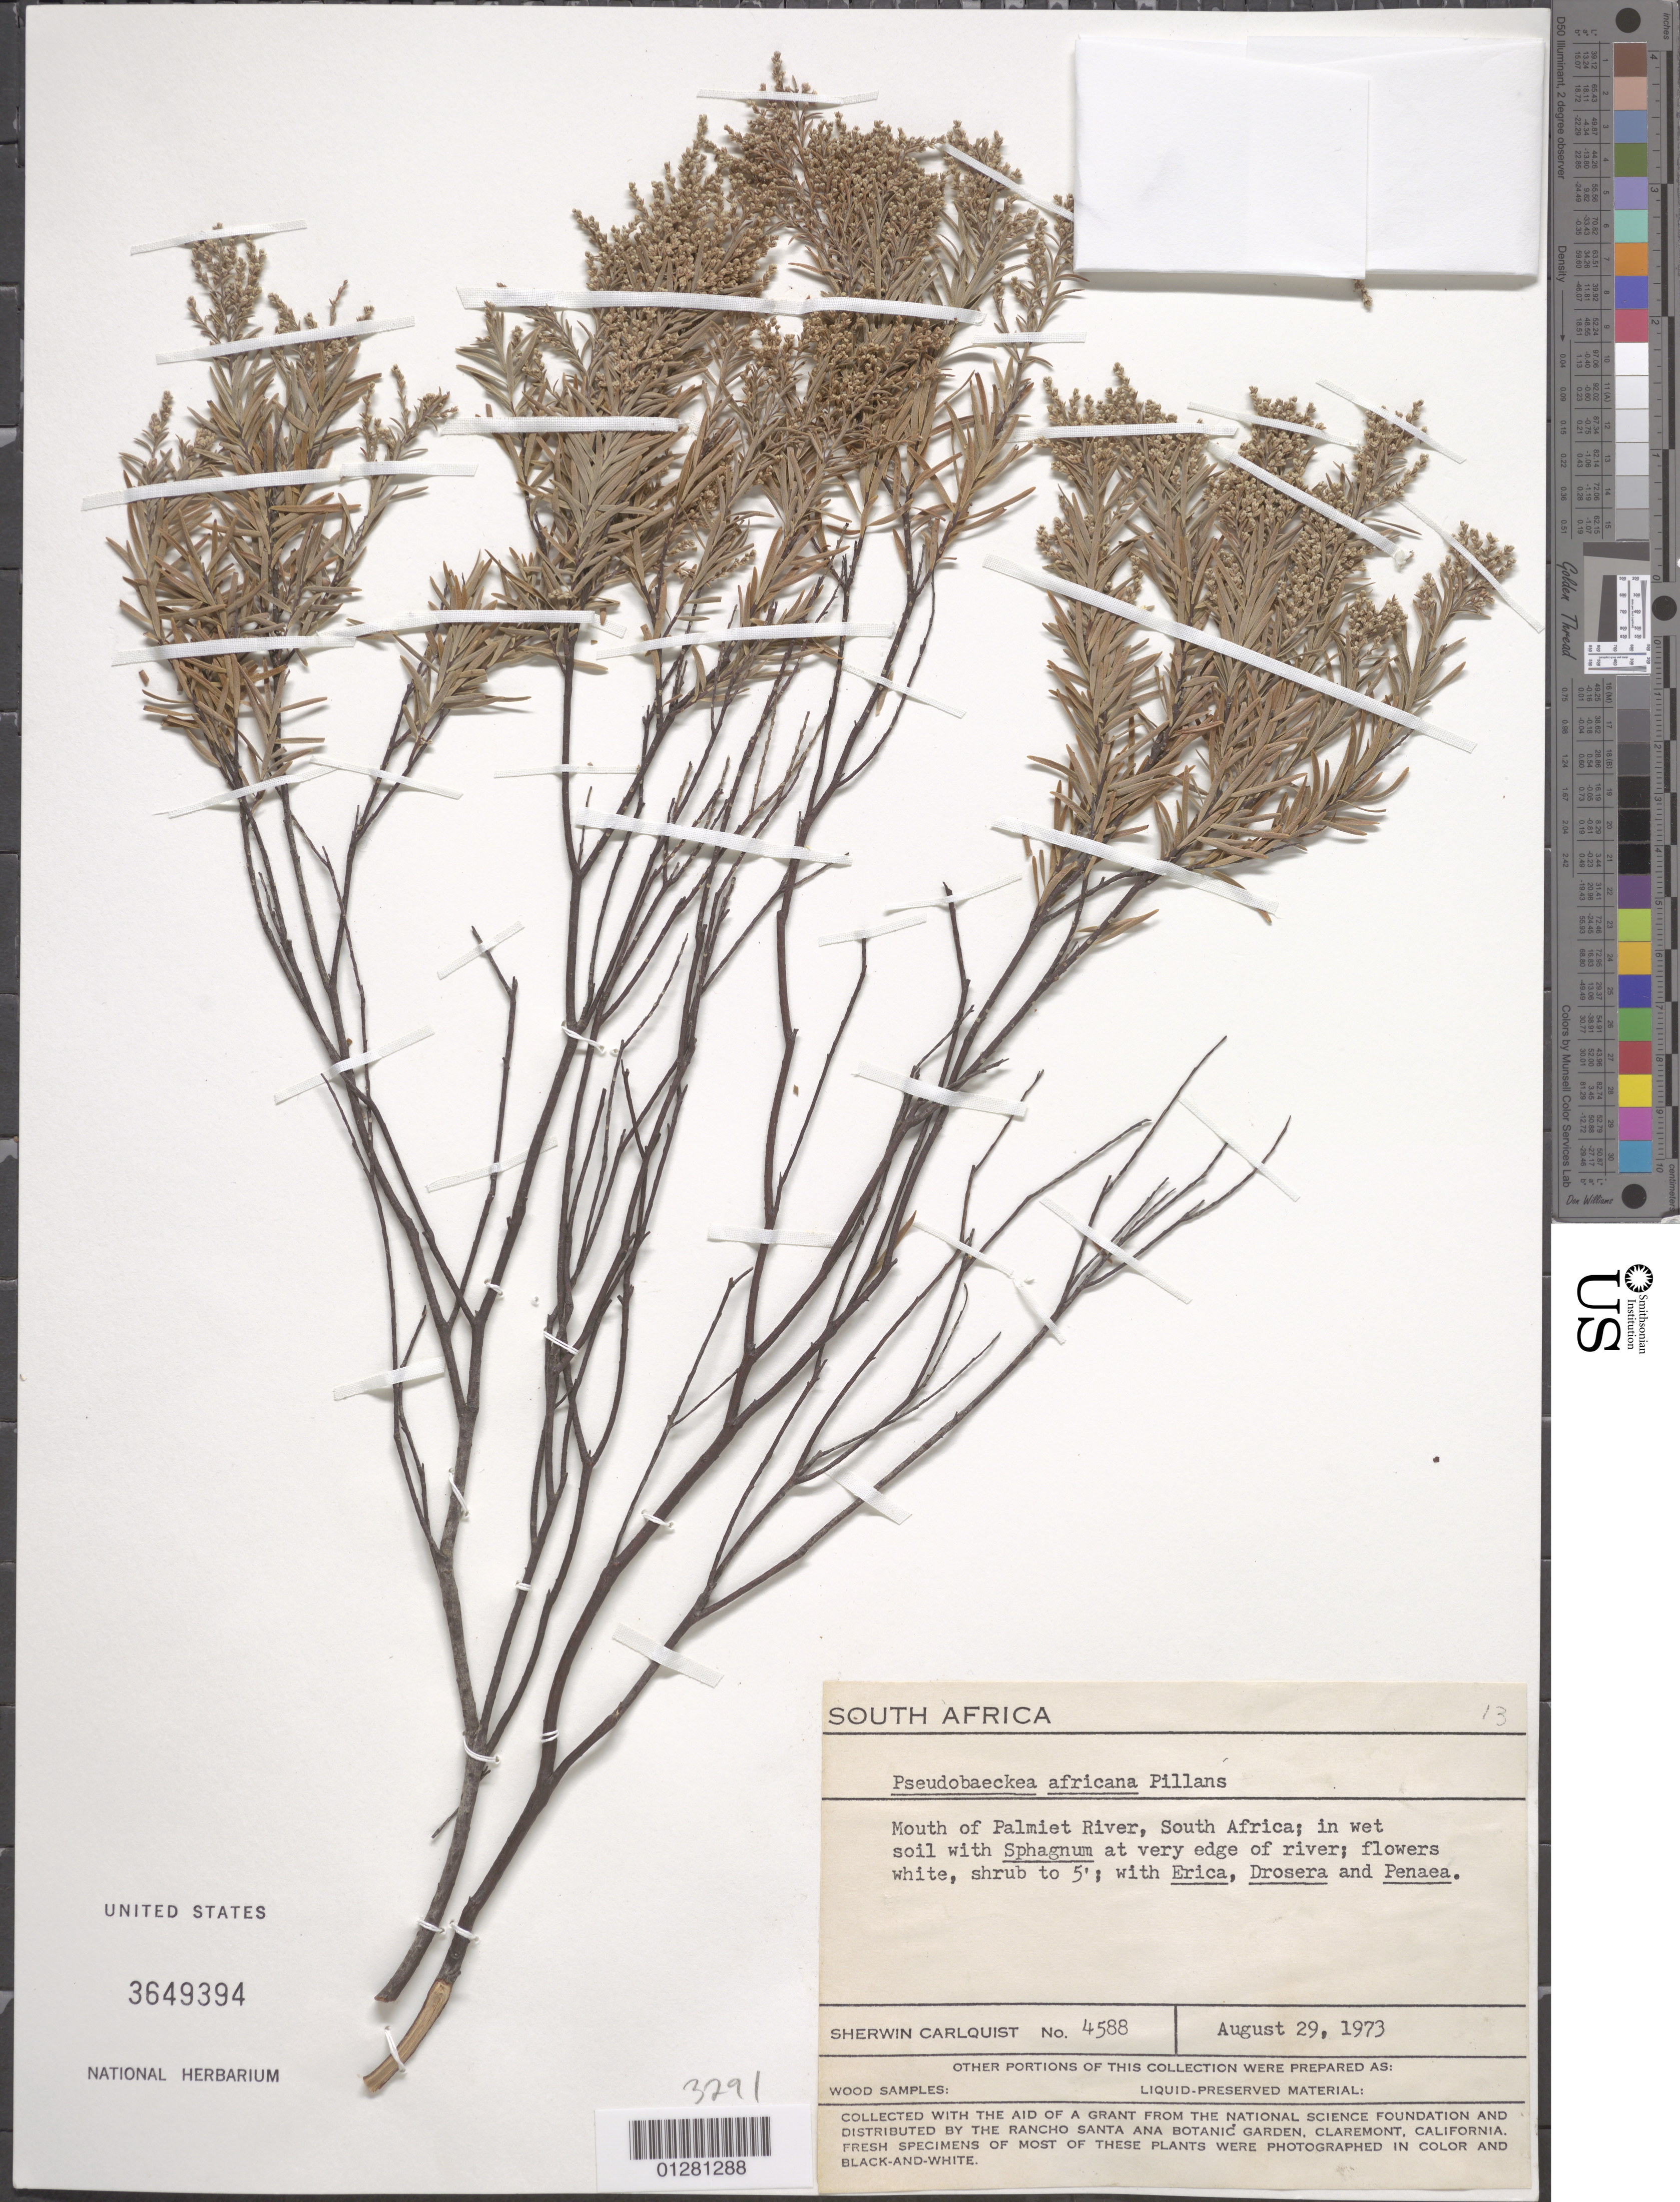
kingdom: Plantae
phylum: Tracheophyta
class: Magnoliopsida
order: Bruniales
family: Bruniaceae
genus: Brunia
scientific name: Brunia africana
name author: (Burm. f.) Class.-Bockh. & E.G.H. Oliv.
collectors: S. Carlquist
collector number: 4588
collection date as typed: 29 Aug 1973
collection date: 1973-08-29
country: South Africa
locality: Mouth of Palmiet River.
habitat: Shrub.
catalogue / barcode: US 3649394